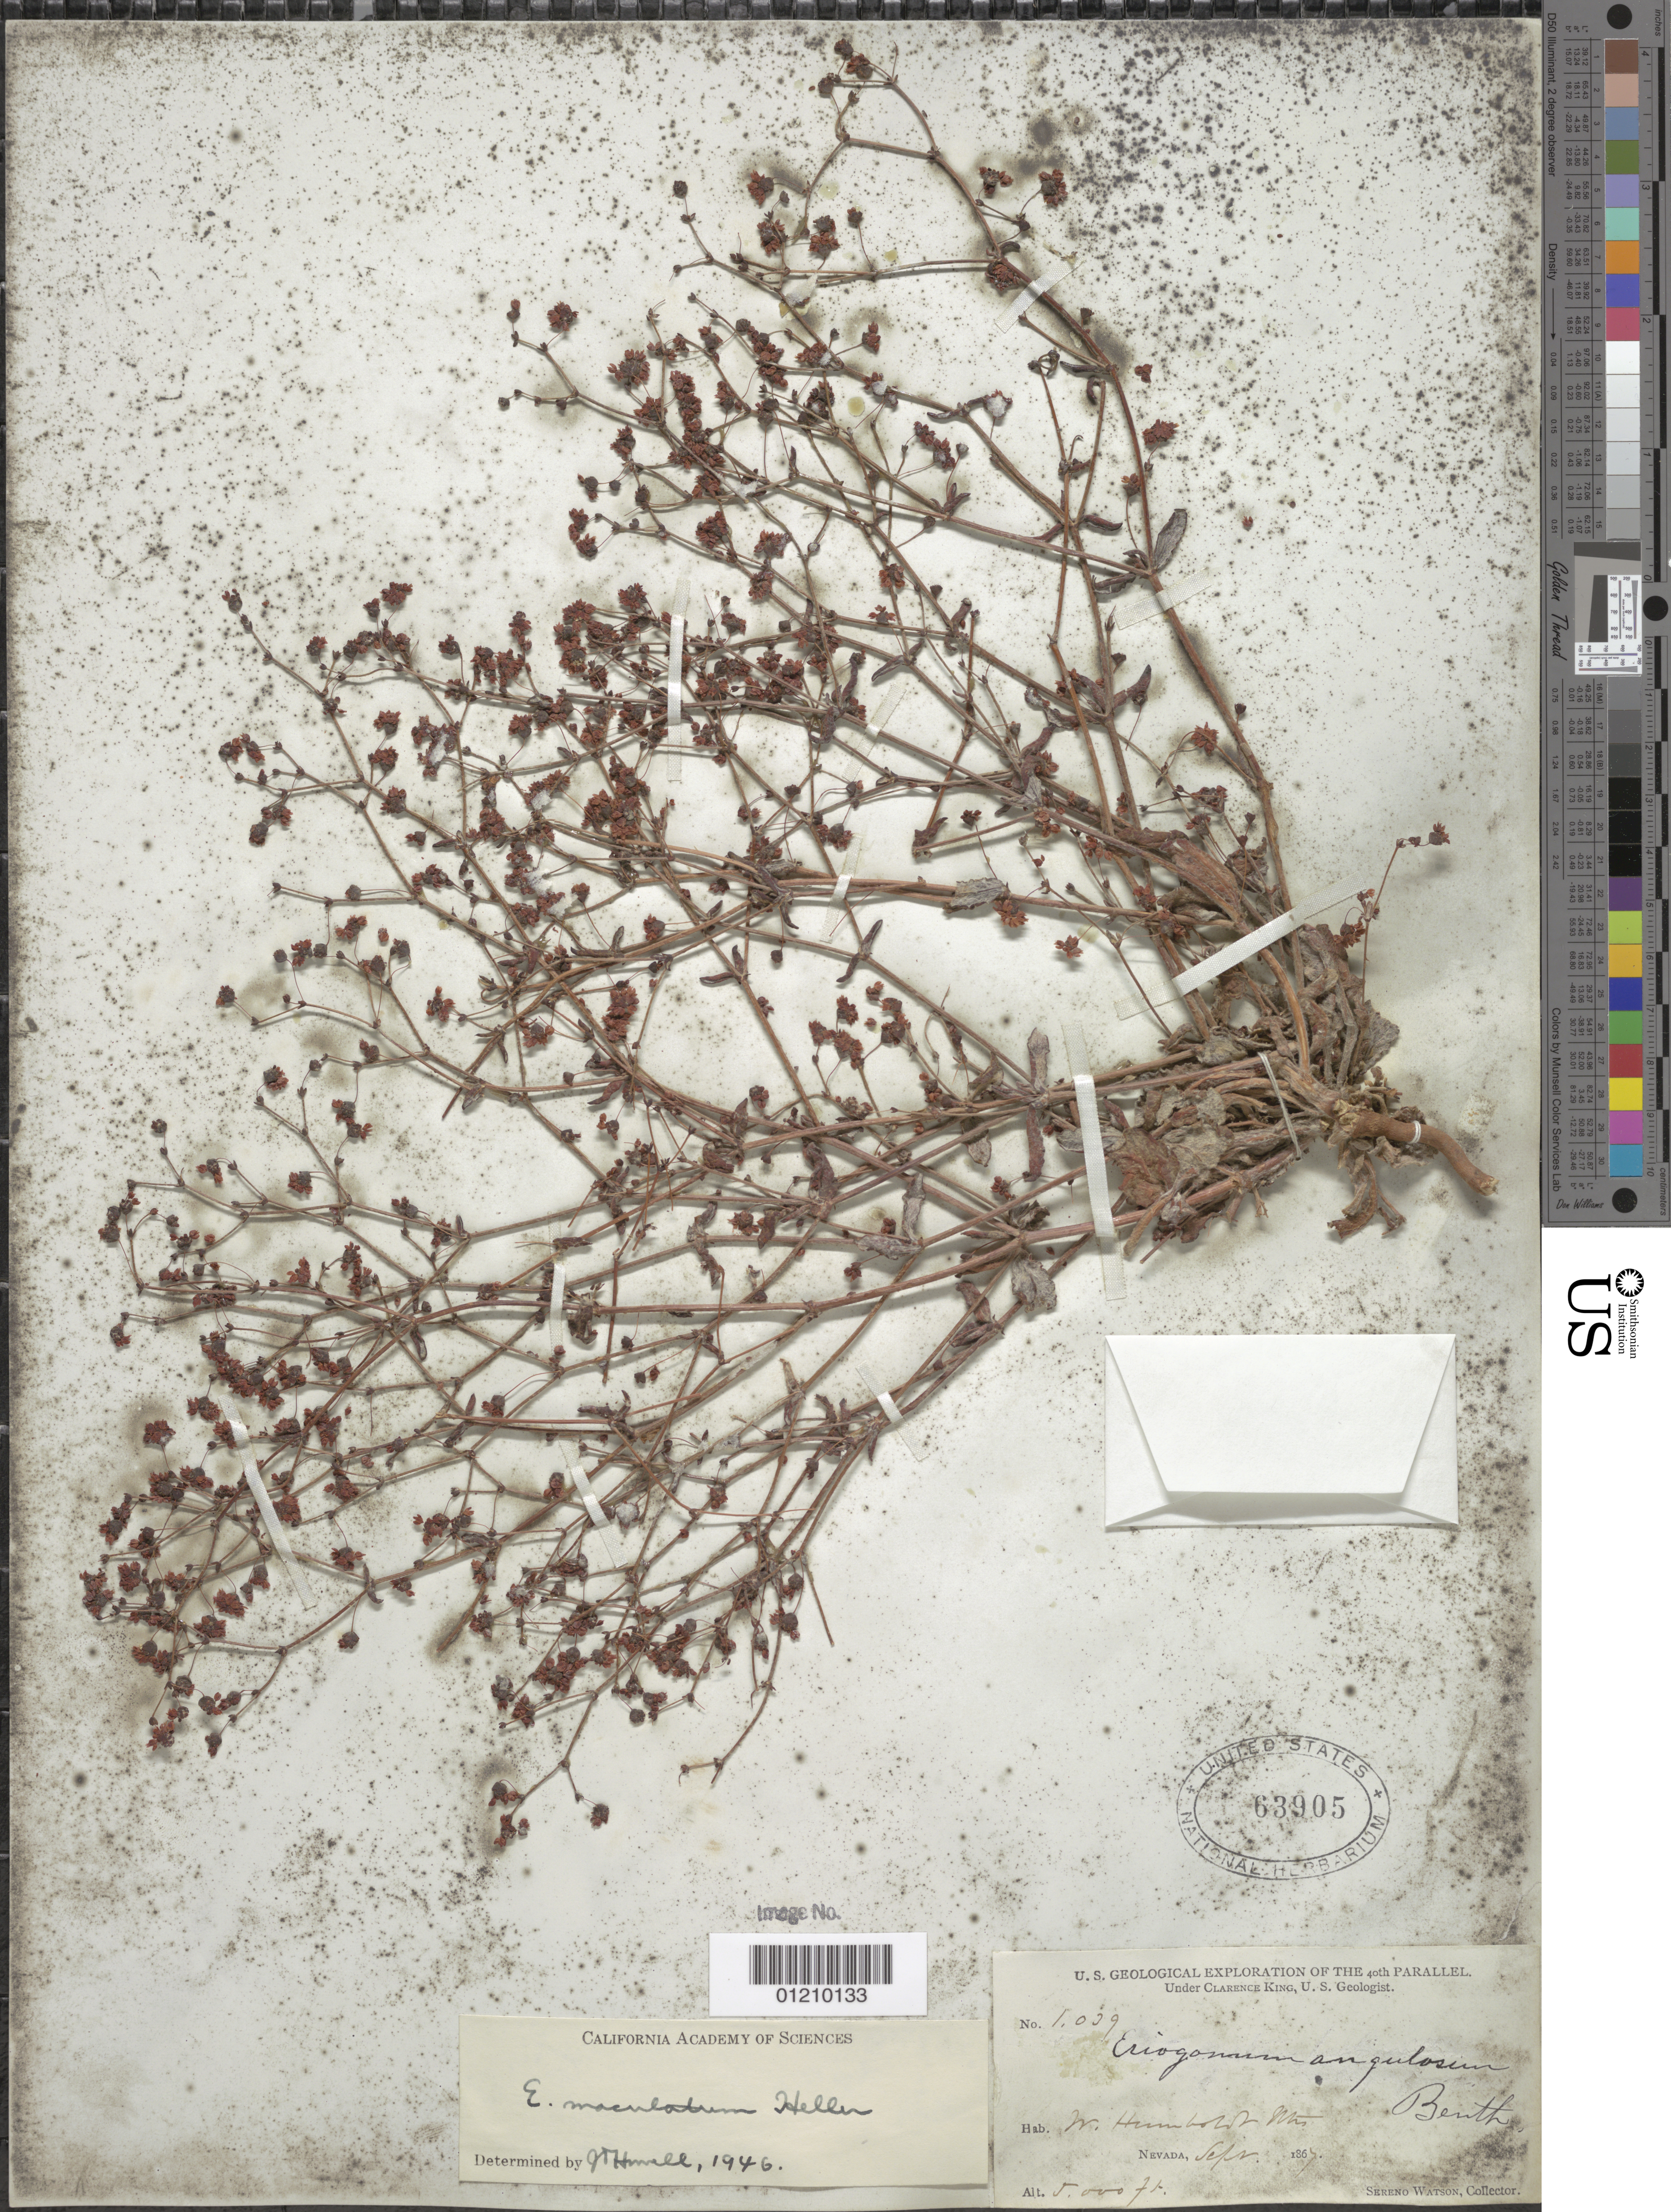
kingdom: Plantae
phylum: Tracheophyta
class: Magnoliopsida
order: Caryophyllales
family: Polygonaceae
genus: Eriogonum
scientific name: Eriogonum maculatum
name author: A. Heller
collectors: S. Watson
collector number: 1039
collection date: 1867-09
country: United States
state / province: Nevada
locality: W Humboldt Mts.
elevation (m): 1524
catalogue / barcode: US 63905